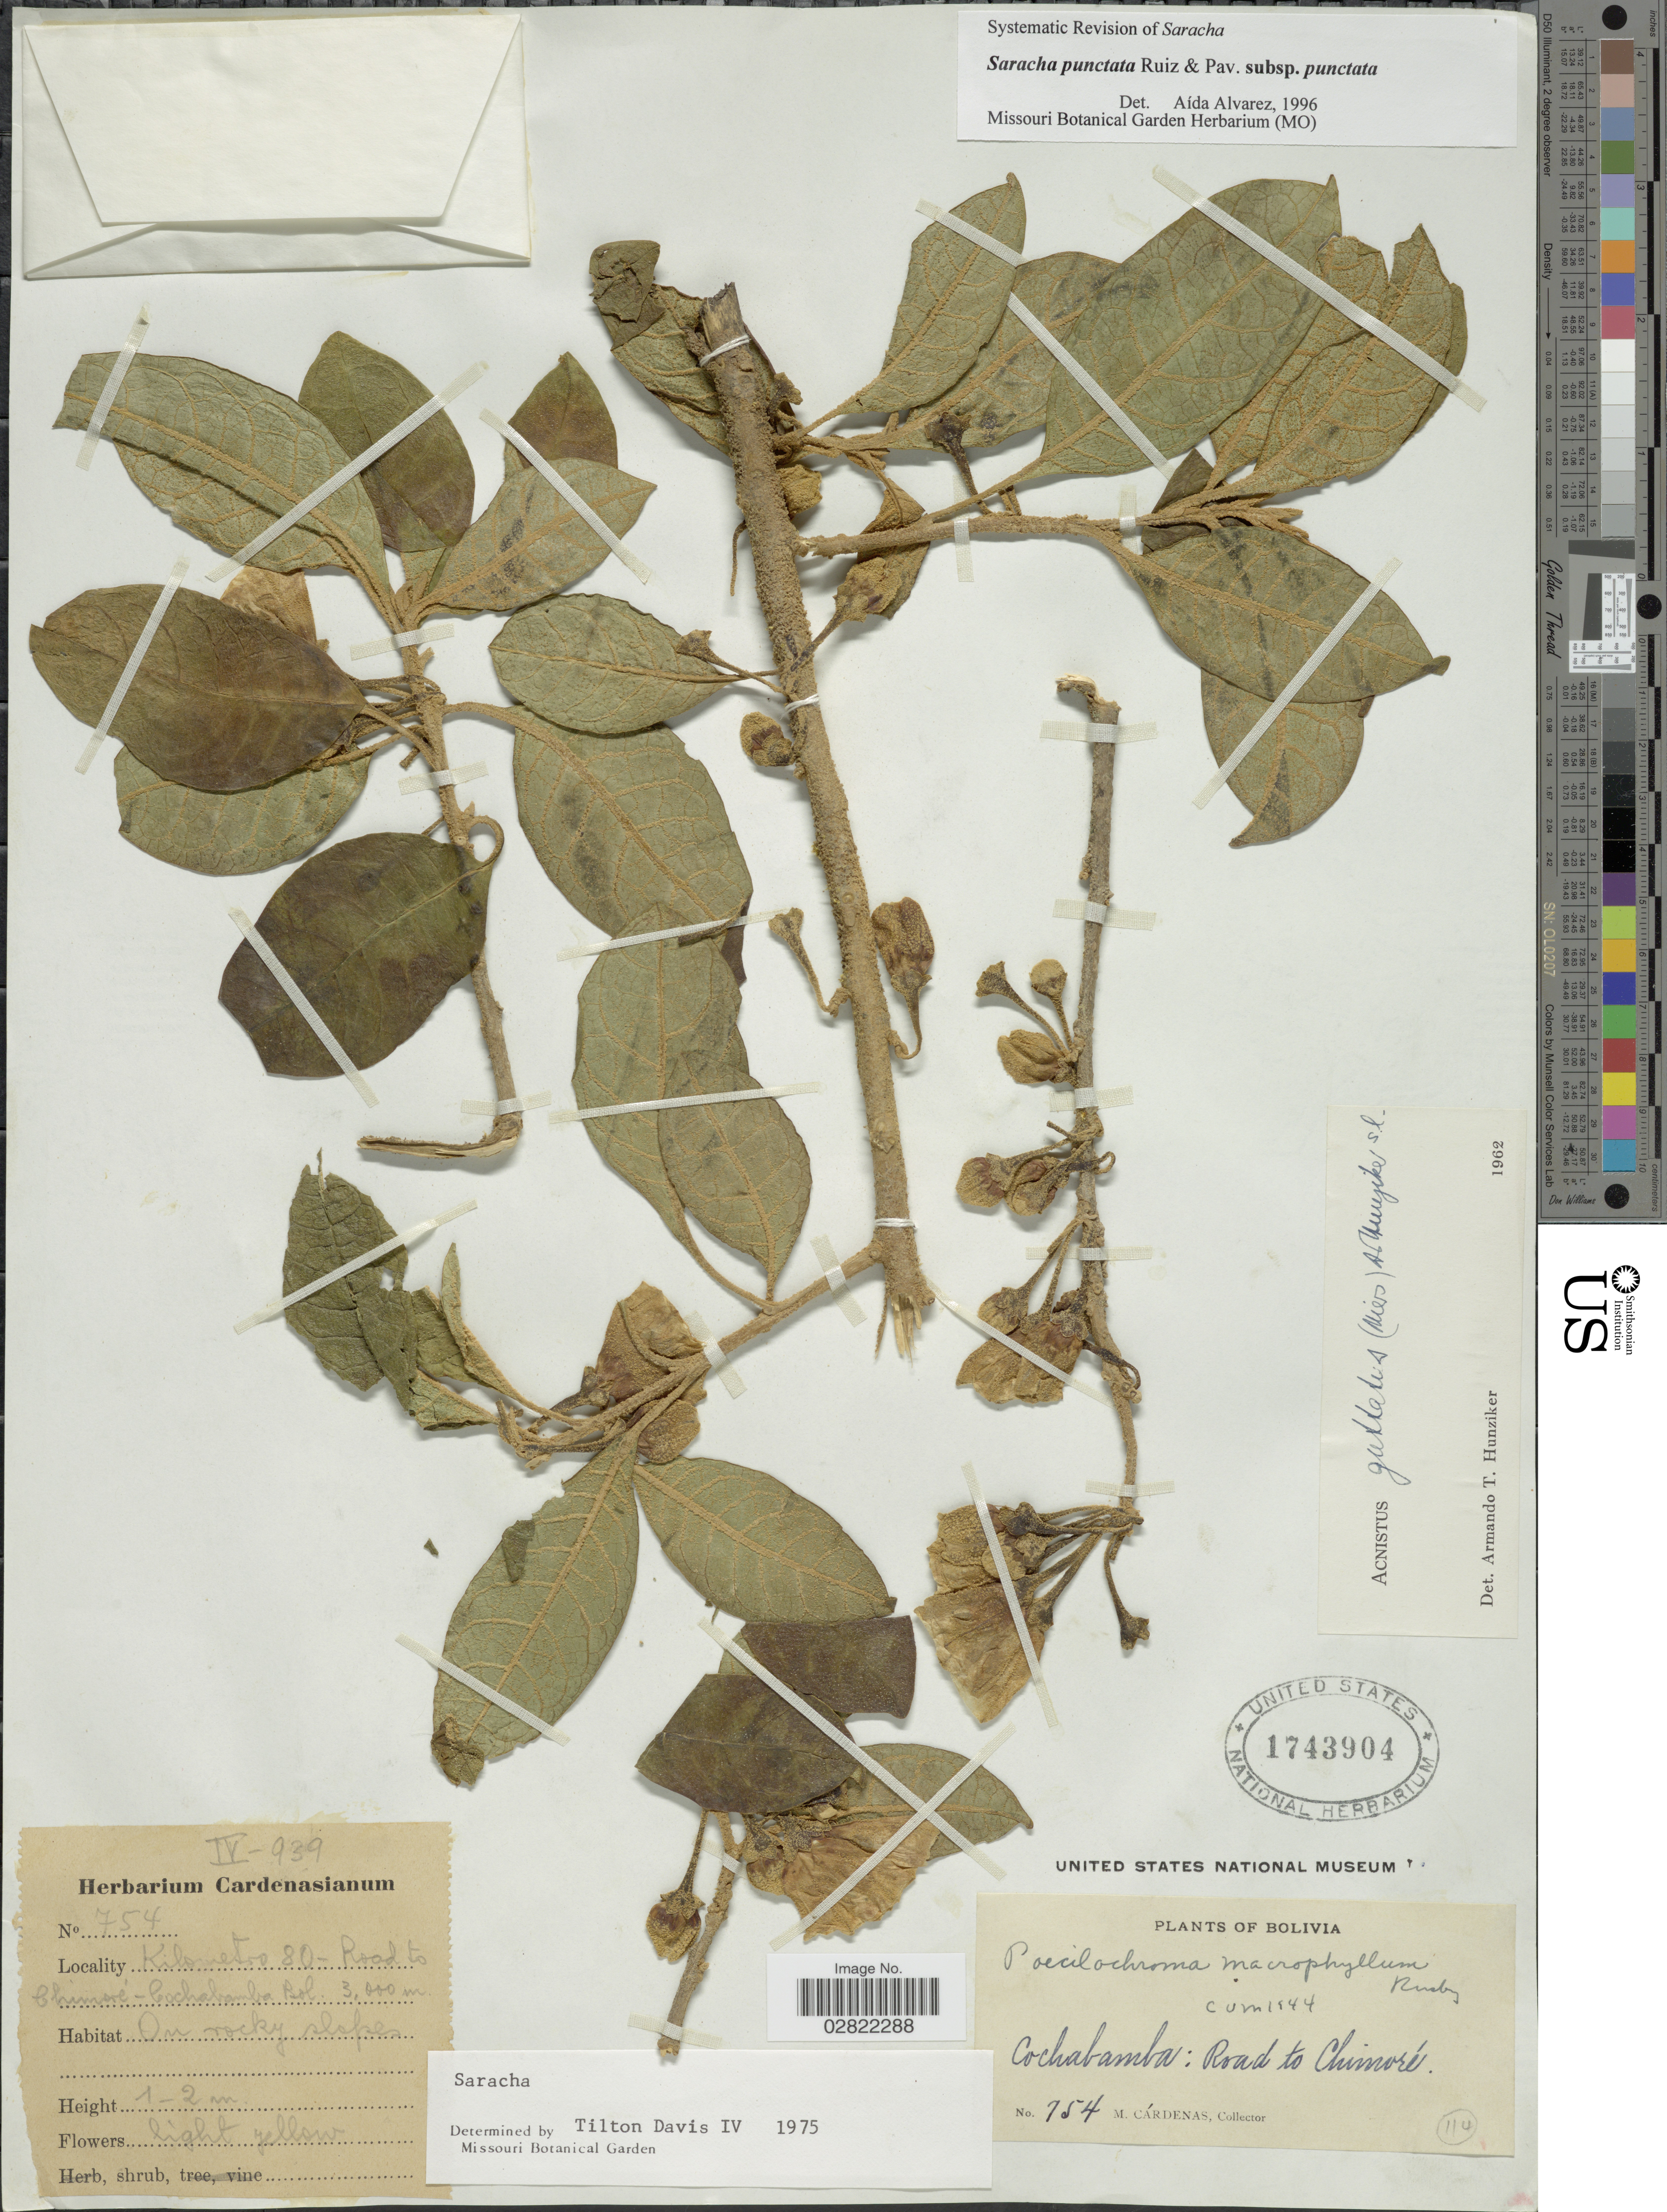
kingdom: Plantae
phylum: Tracheophyta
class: Magnoliopsida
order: Solanales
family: Solanaceae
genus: Saracha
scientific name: Saracha punctata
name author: Ruiz & Pav.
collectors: M. Cárdenas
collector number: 754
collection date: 1939-04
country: Bolivia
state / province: Cochabamba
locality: Kilometro 80, Road to Chimoré, Cochabamba, Bol.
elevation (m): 3000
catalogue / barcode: US 1743904